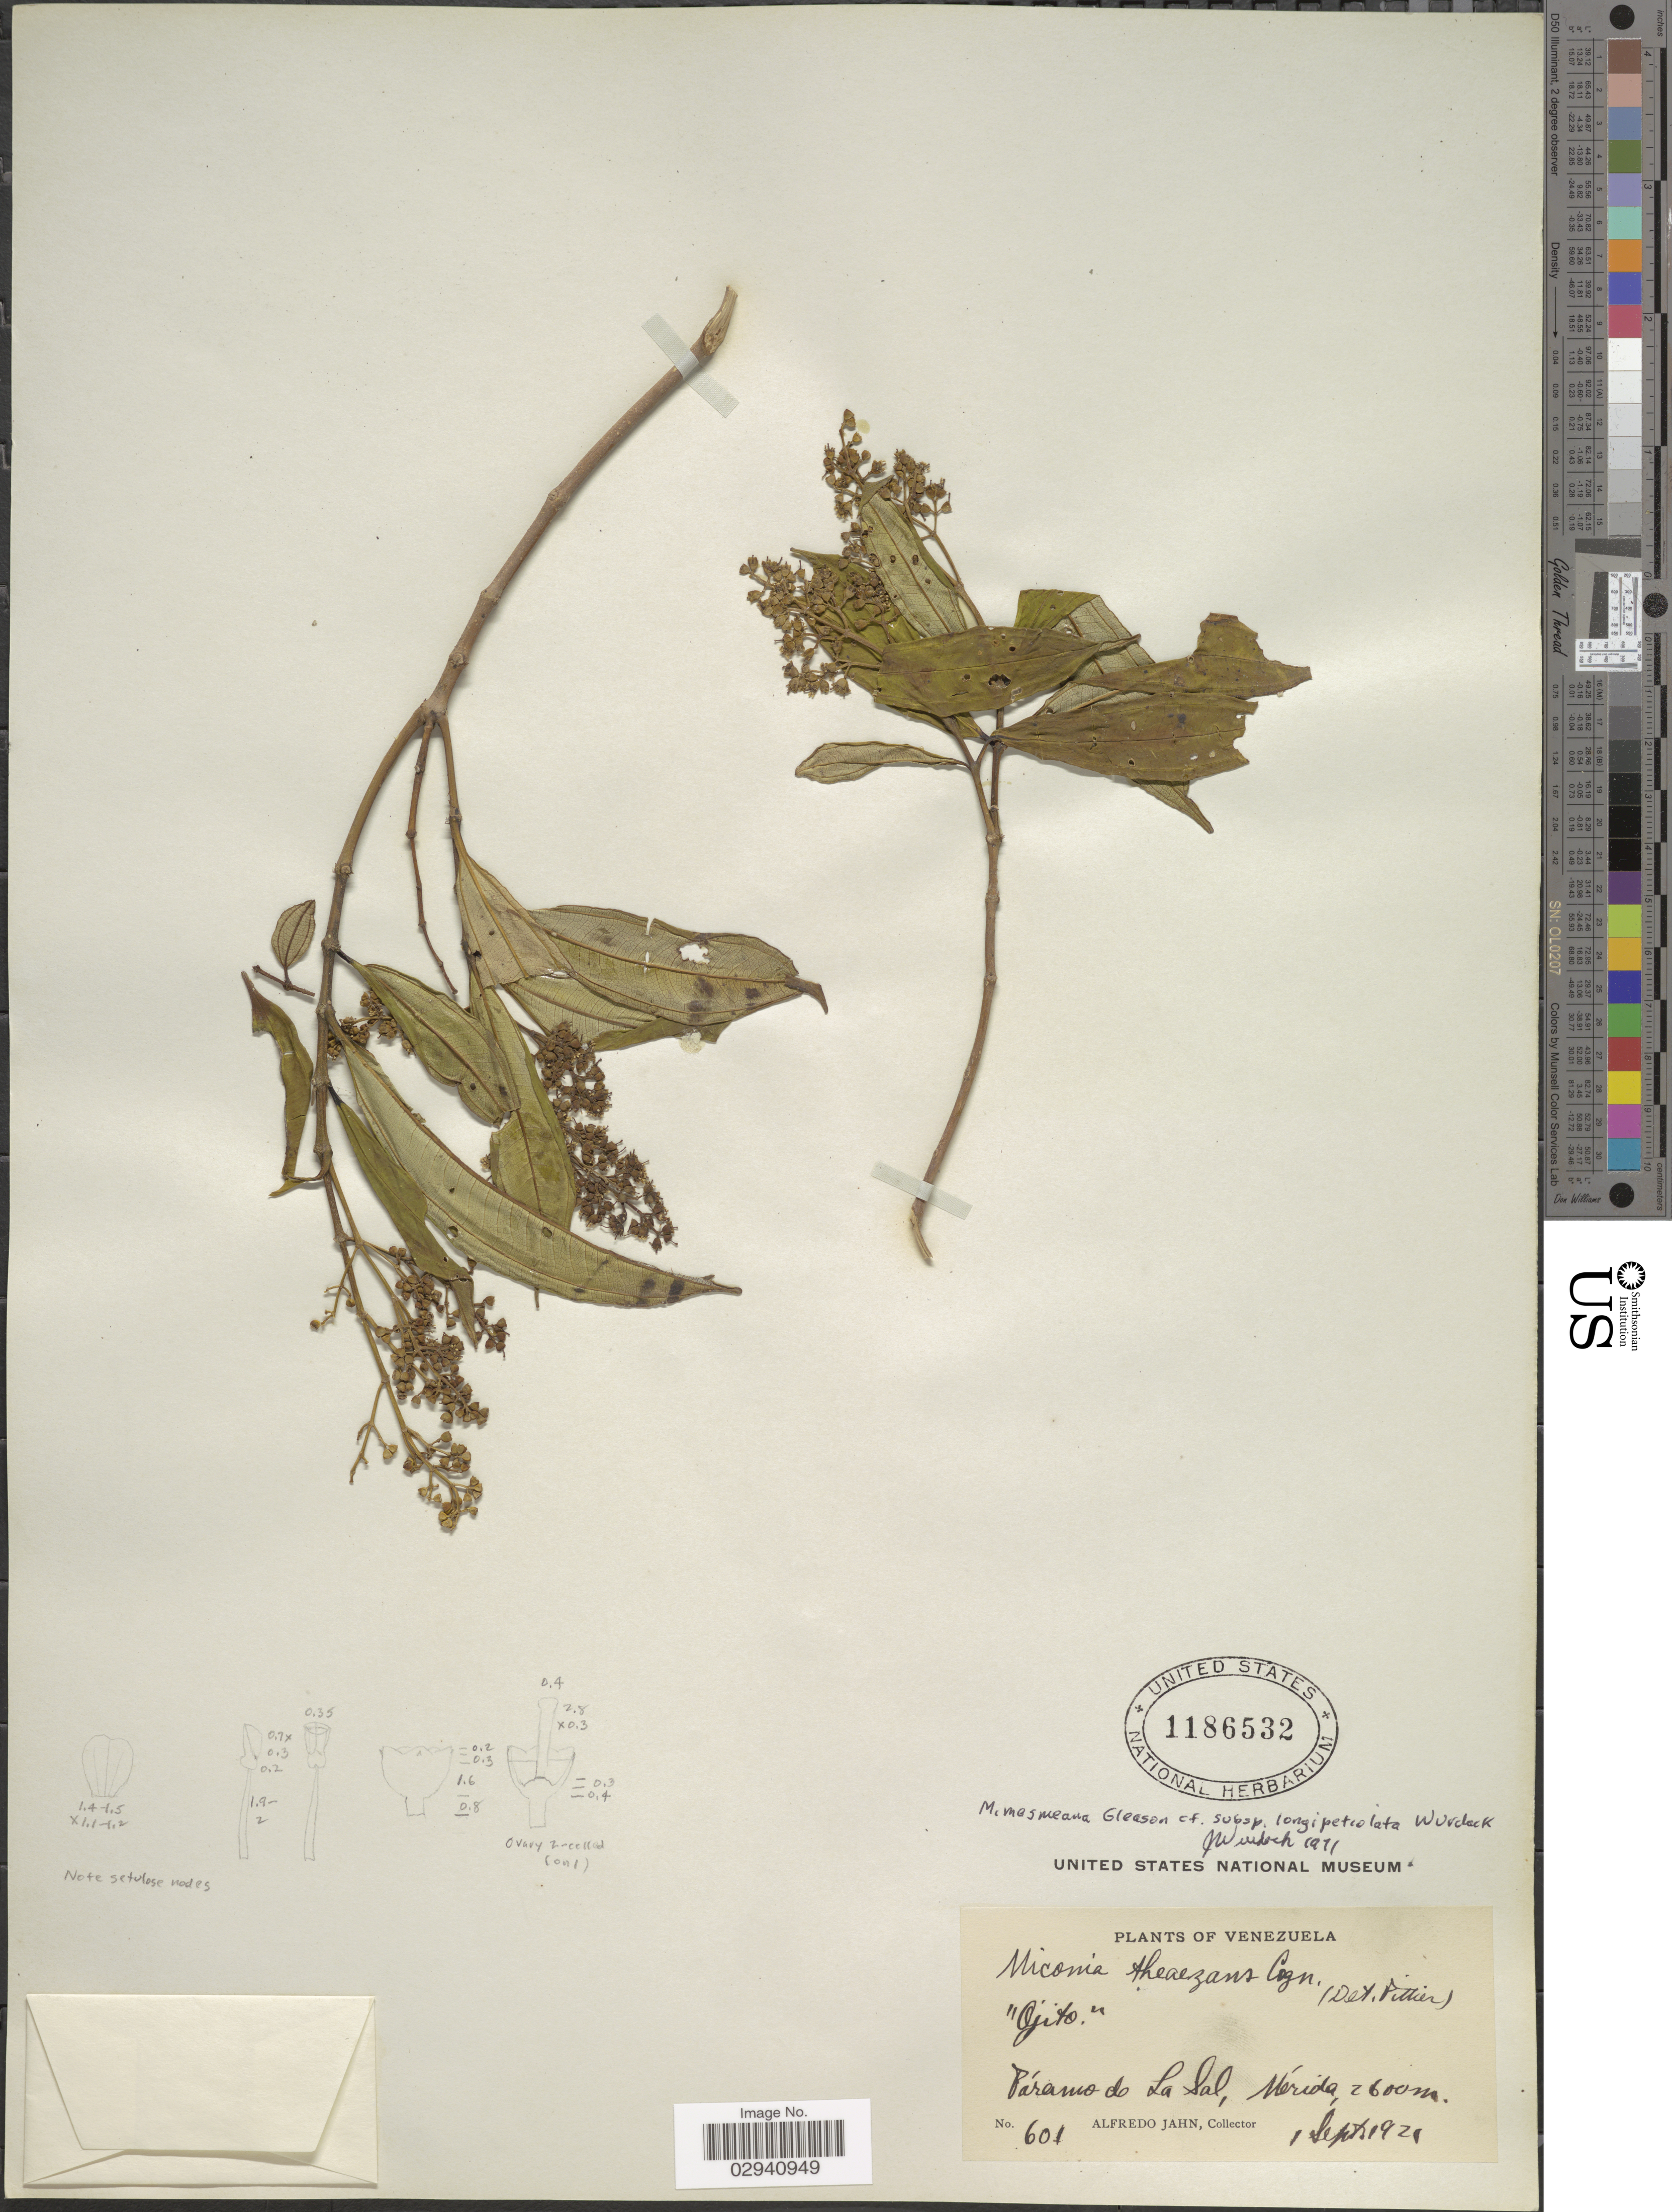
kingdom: Plantae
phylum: Tracheophyta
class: Magnoliopsida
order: Myrtales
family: Melastomataceae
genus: Miconia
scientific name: Miconia mesmeana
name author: Gleason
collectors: A. Jahn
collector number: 601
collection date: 1921-09-01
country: Venezuela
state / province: Mérida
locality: Páramo de La Sal, Mérida.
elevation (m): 2600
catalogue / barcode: US 1186532